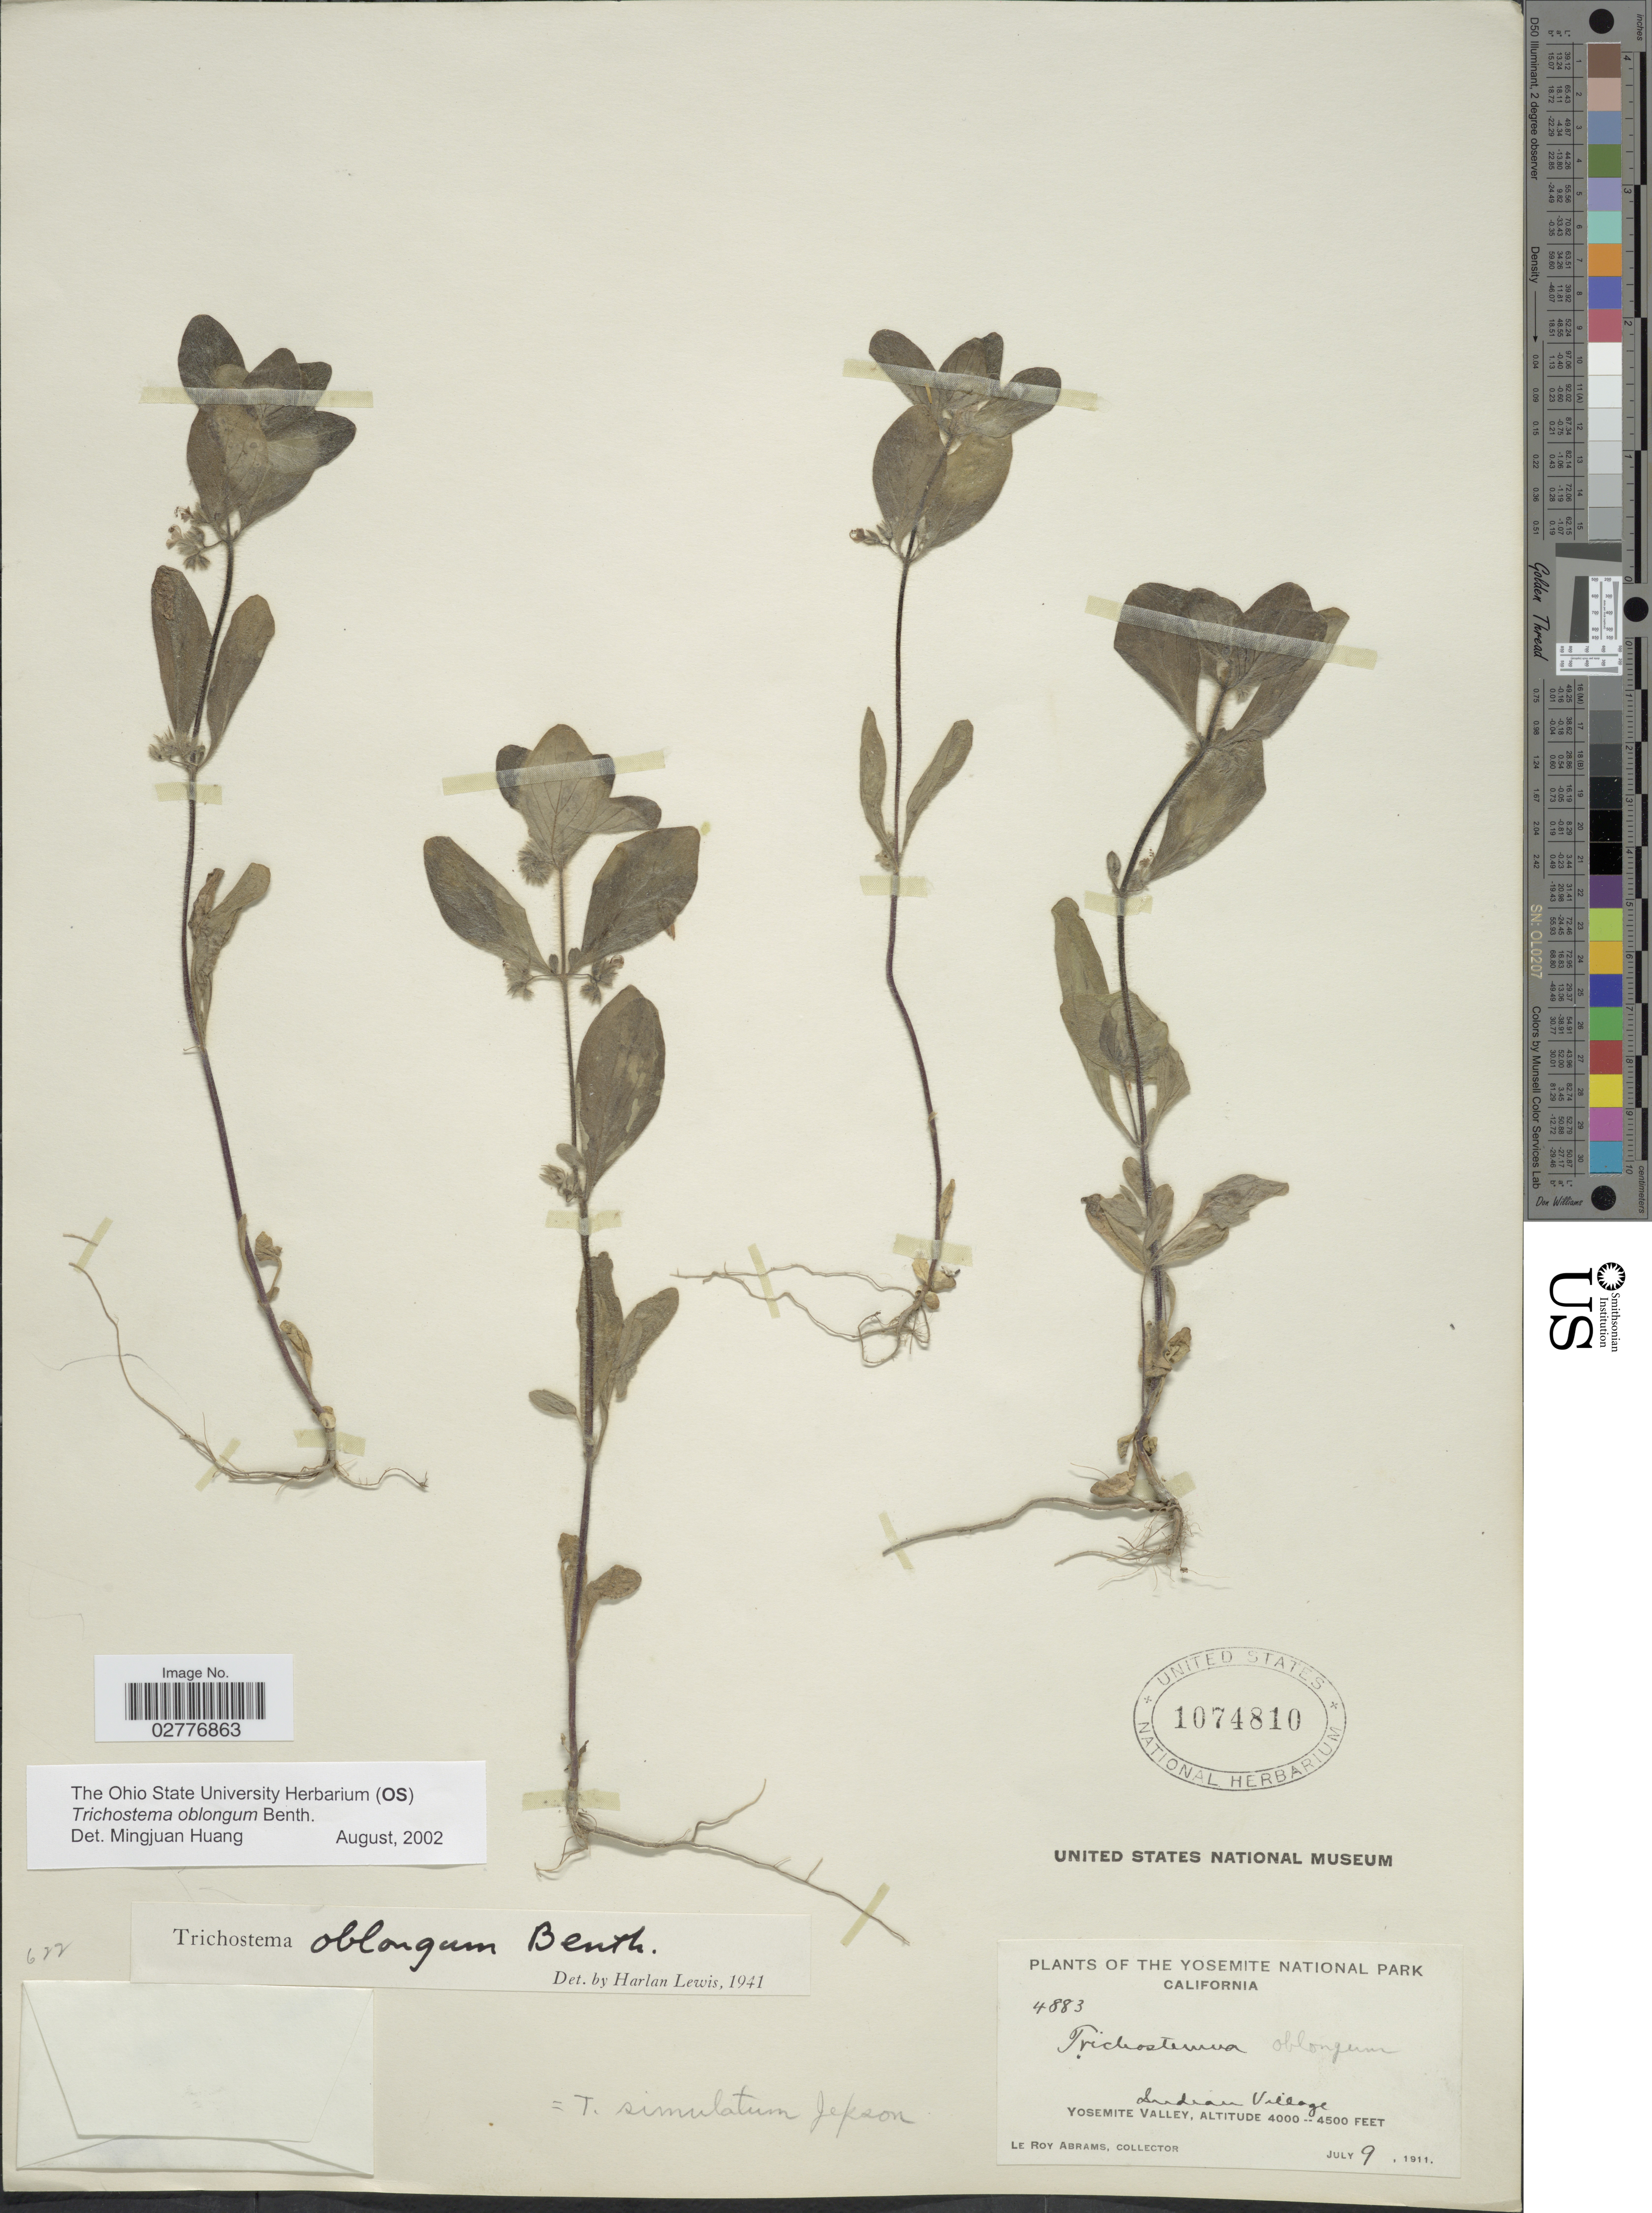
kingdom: Plantae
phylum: Tracheophyta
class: Magnoliopsida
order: Lamiales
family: Lamiaceae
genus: Trichostema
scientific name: Trichostema oblongum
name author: Benth.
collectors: L. Abrams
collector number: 4883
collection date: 1911-07-09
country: United States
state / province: California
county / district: Mariposa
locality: The Yosemite National Park. Indian Village. Yosemite Valley.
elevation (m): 1219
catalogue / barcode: US 1074810